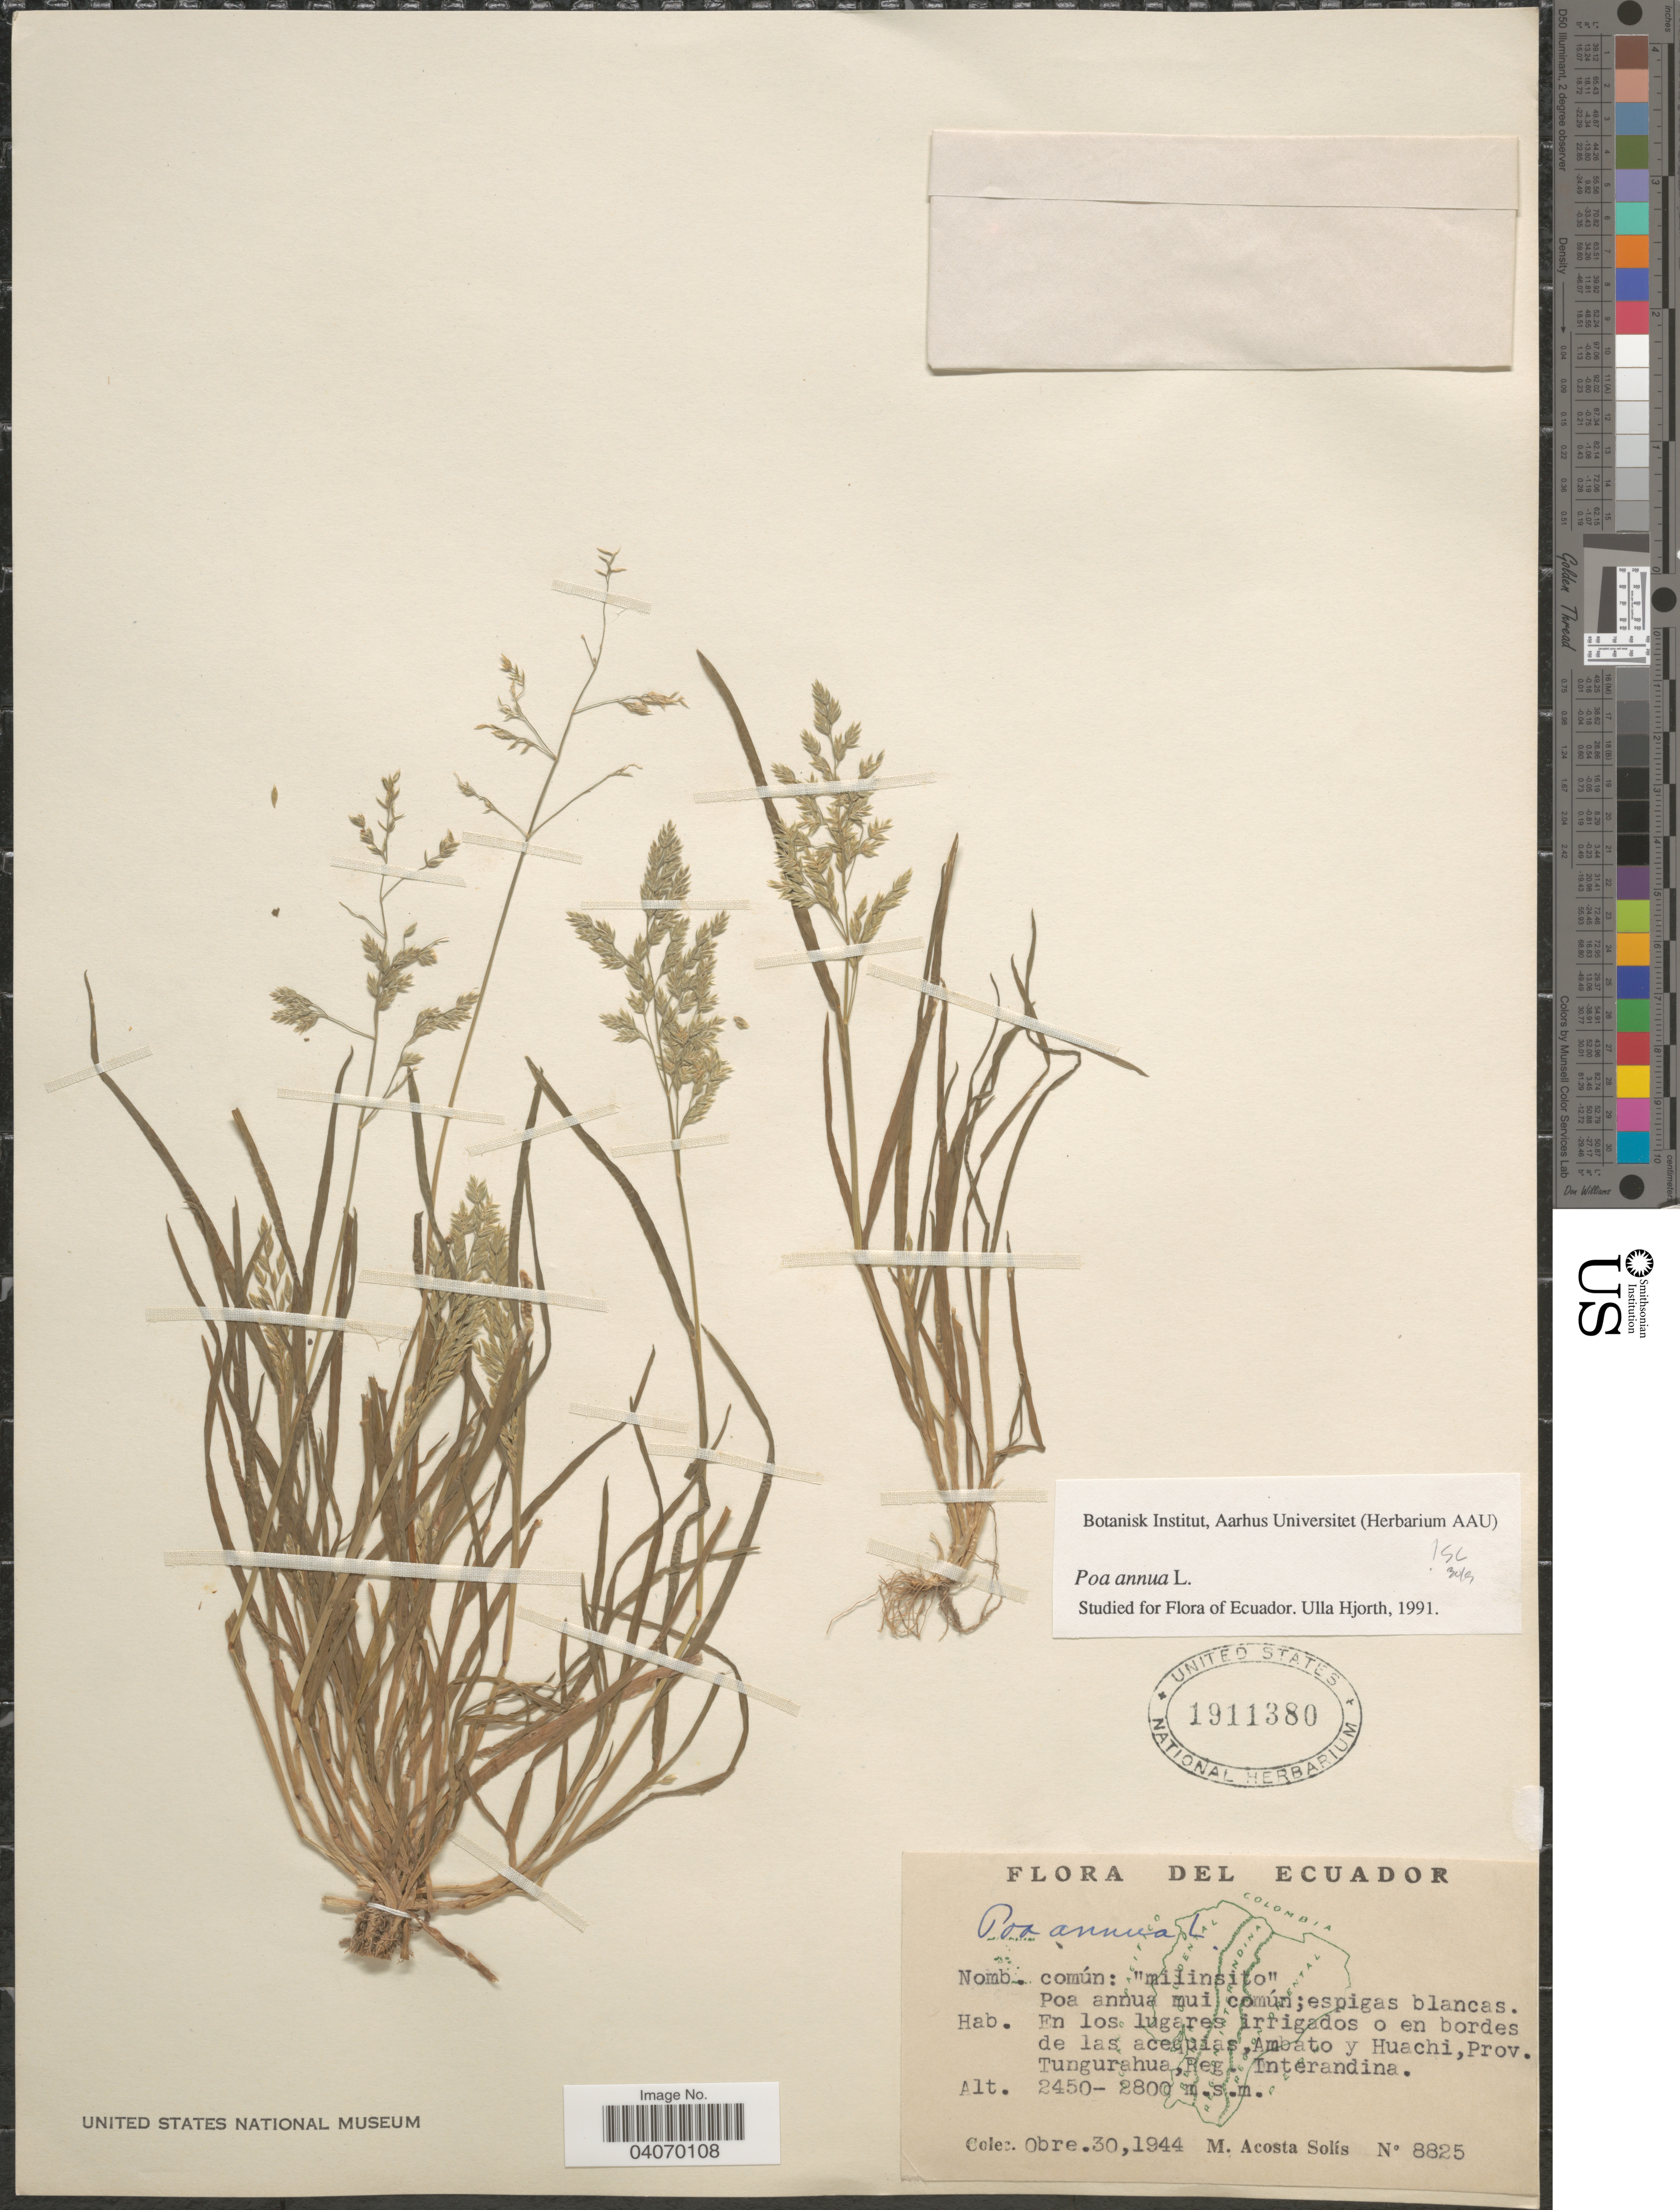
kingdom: Plantae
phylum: Tracheophyta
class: Liliopsida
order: Poales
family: Poaceae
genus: Poa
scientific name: Poa annua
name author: L.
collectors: M. Acosta Solis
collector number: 8825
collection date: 1944-10-30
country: Ecuador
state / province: Tungurahua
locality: En los lugares irrigados o en bordes de las acequias, Ambato y Huachi, Reg. Interandina.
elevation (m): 2450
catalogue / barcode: US 1911380